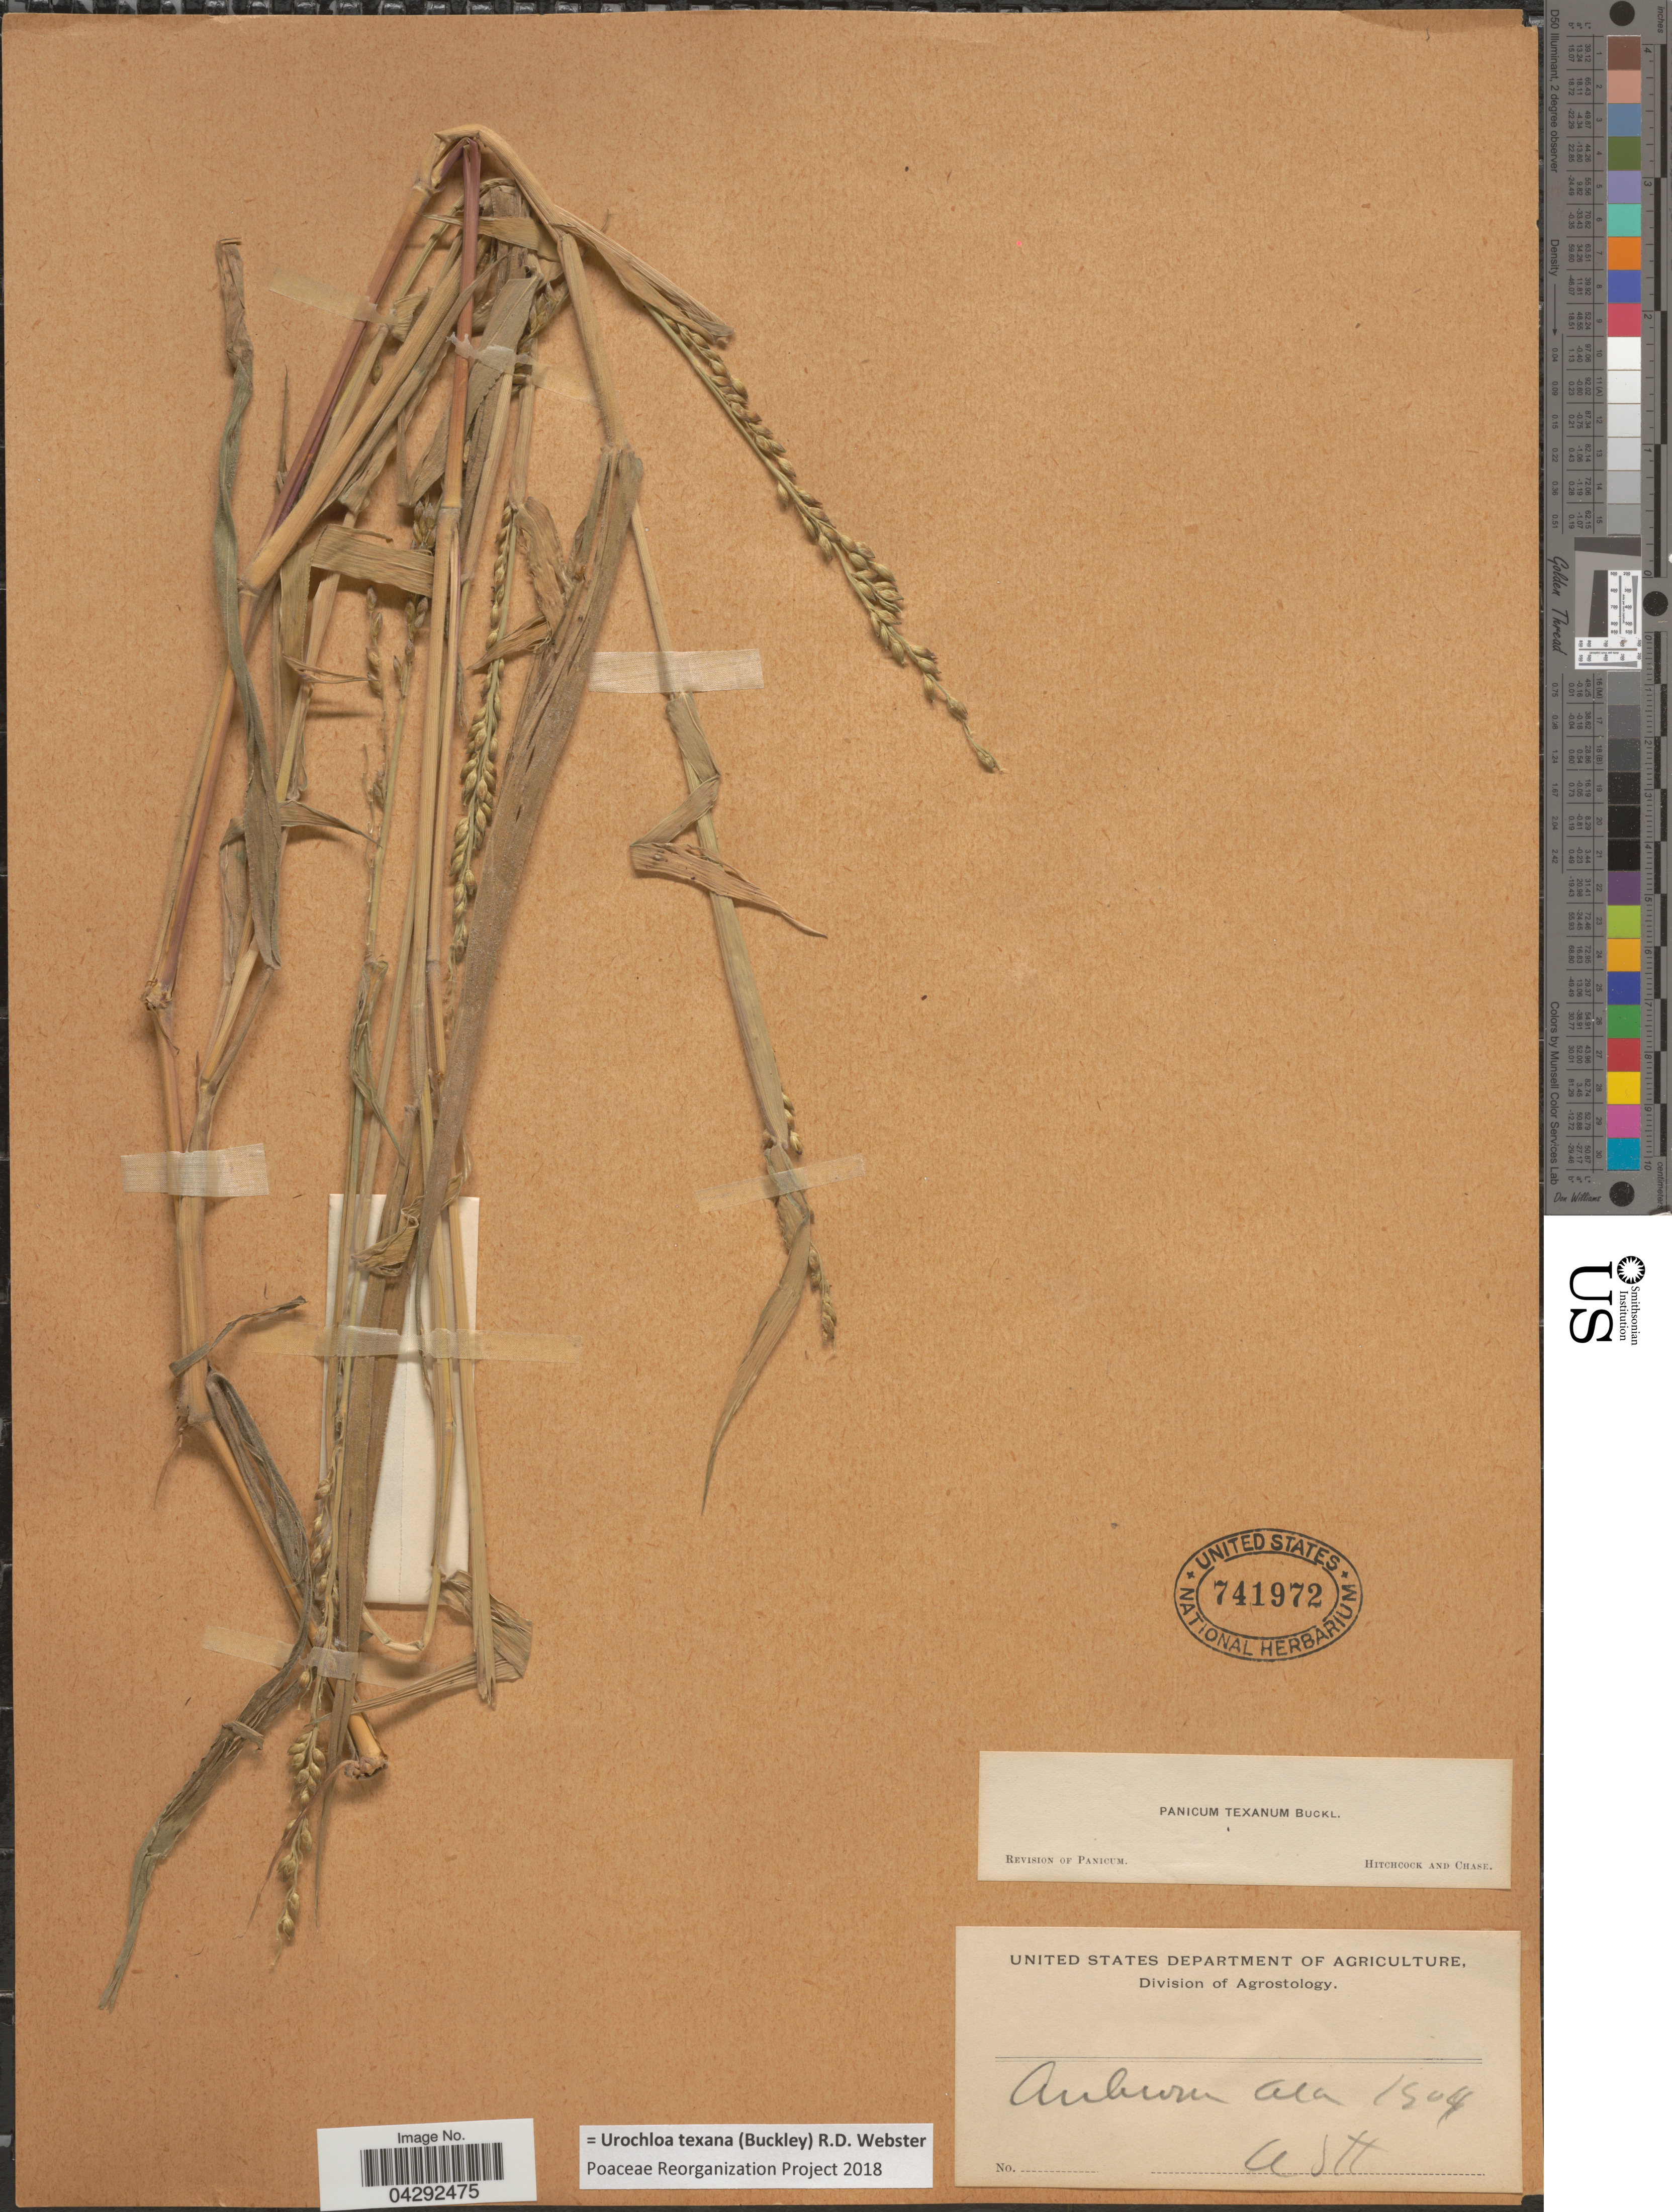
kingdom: Plantae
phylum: Tracheophyta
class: Liliopsida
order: Poales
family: Poaceae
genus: Urochloa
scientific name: Urochloa texana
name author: (Buckley) R.D. Webster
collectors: A. H.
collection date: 1904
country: United States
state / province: Alabama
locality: Auburn.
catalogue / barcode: US 741972